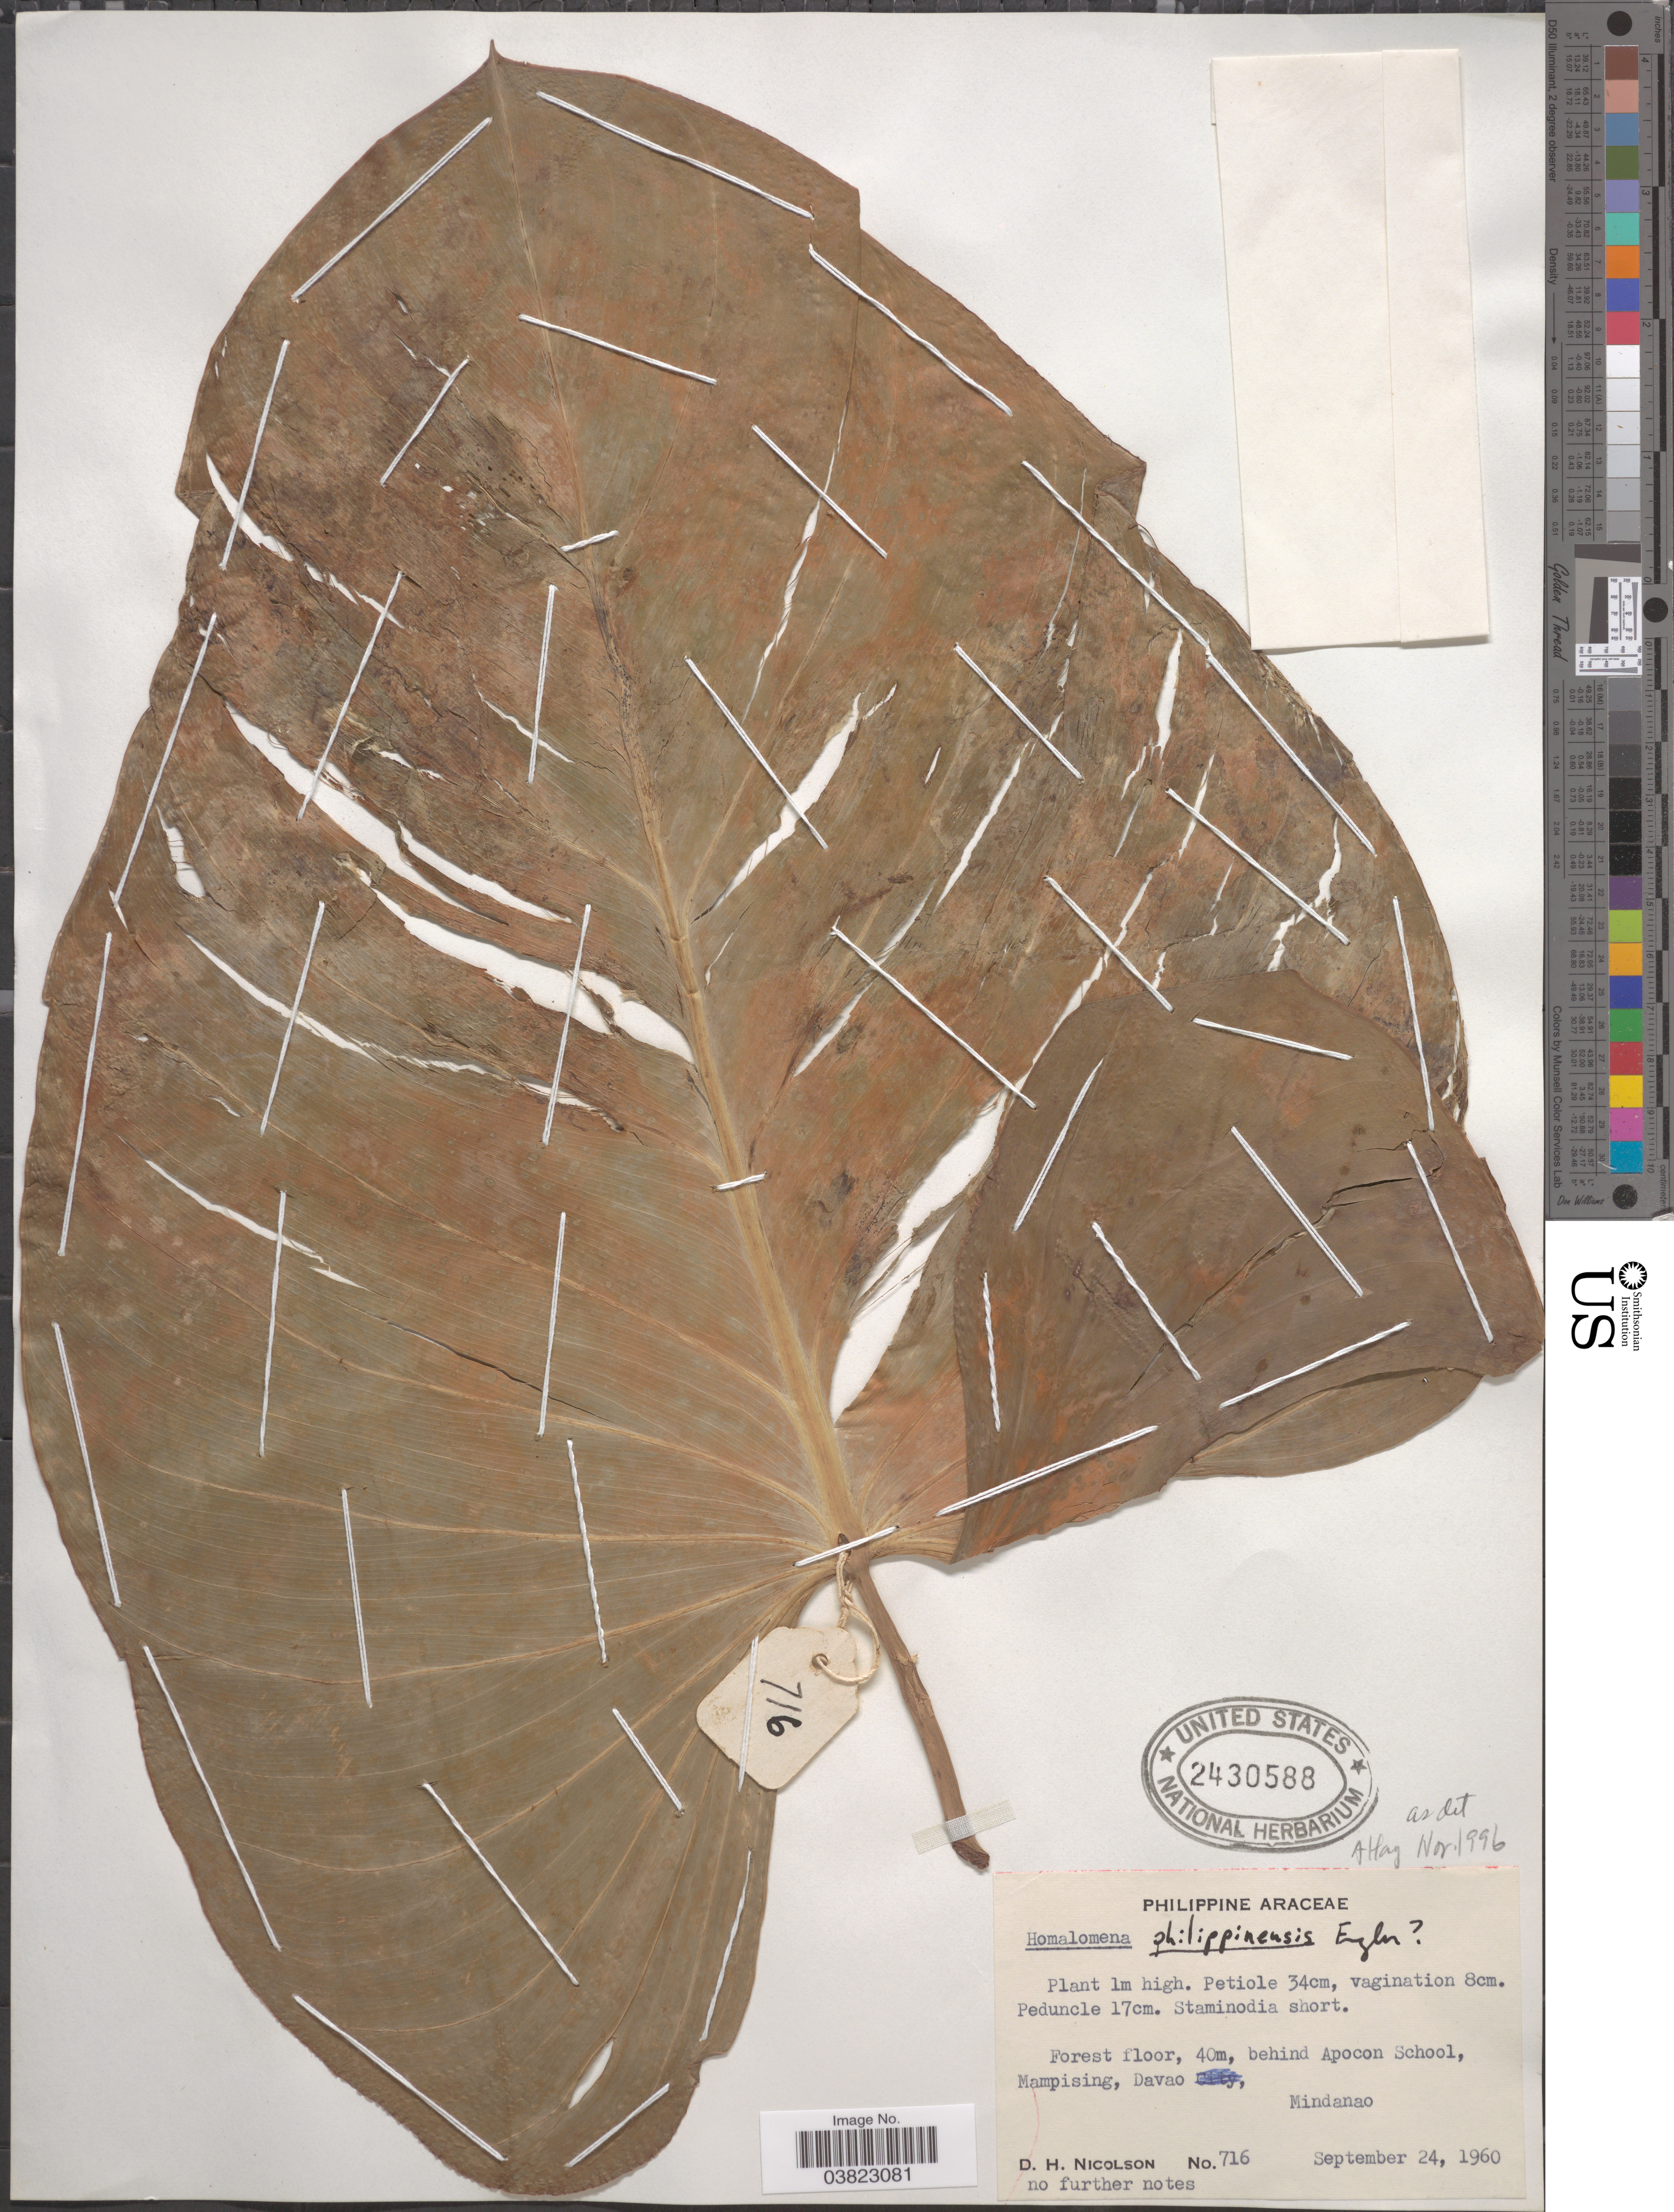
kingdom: Plantae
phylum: Tracheophyta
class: Liliopsida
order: Alismatales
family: Araceae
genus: Homalomena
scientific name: Homalomena philippinensis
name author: Engl.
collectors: D. H. Nicolson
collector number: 716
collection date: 1960-09-24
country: Philippines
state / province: Davao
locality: Behind Apocon School, Mampising, Mindanao.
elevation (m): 40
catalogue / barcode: US 2430588